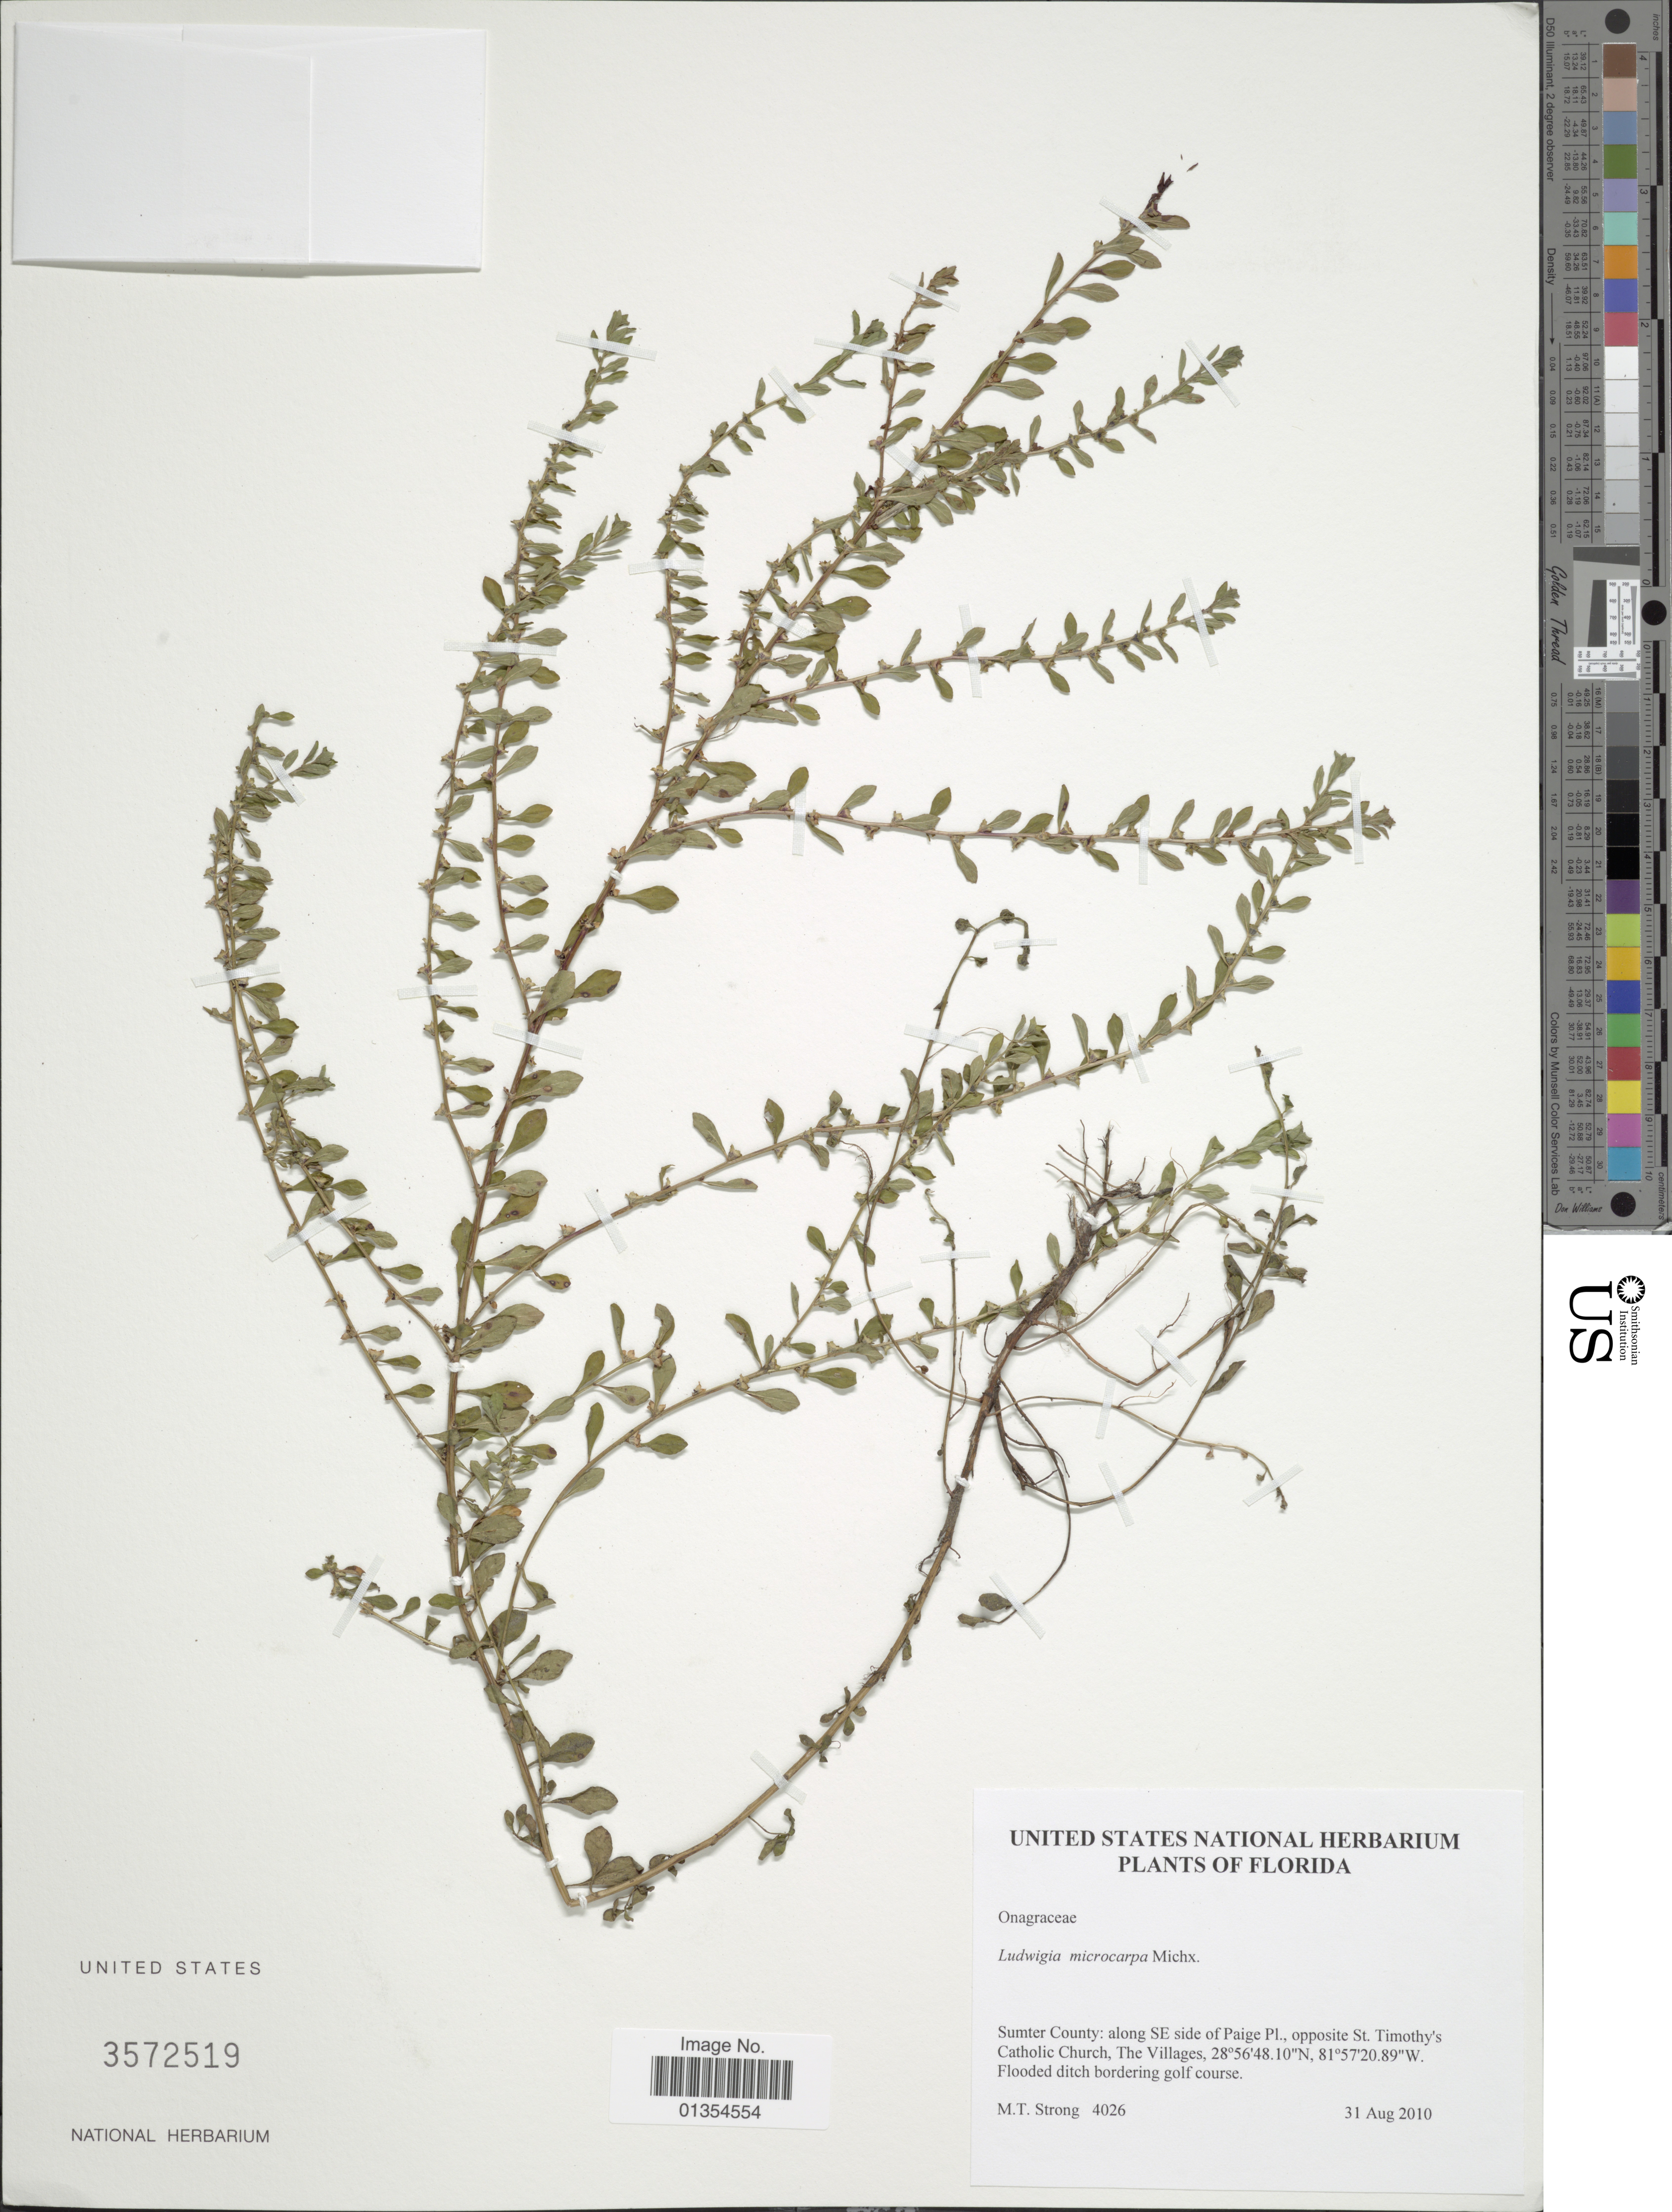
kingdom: Plantae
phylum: Tracheophyta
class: Magnoliopsida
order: Myrtales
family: Onagraceae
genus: Ludwigia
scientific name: Ludwigia microcarpa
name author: Michx.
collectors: M. T. Strong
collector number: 4026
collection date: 2010-08-31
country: United States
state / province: Florida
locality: Sumter County: along SE side of Paige Pl., opposite St. Timothy's Catholic Church, The Villages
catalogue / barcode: US 3572519